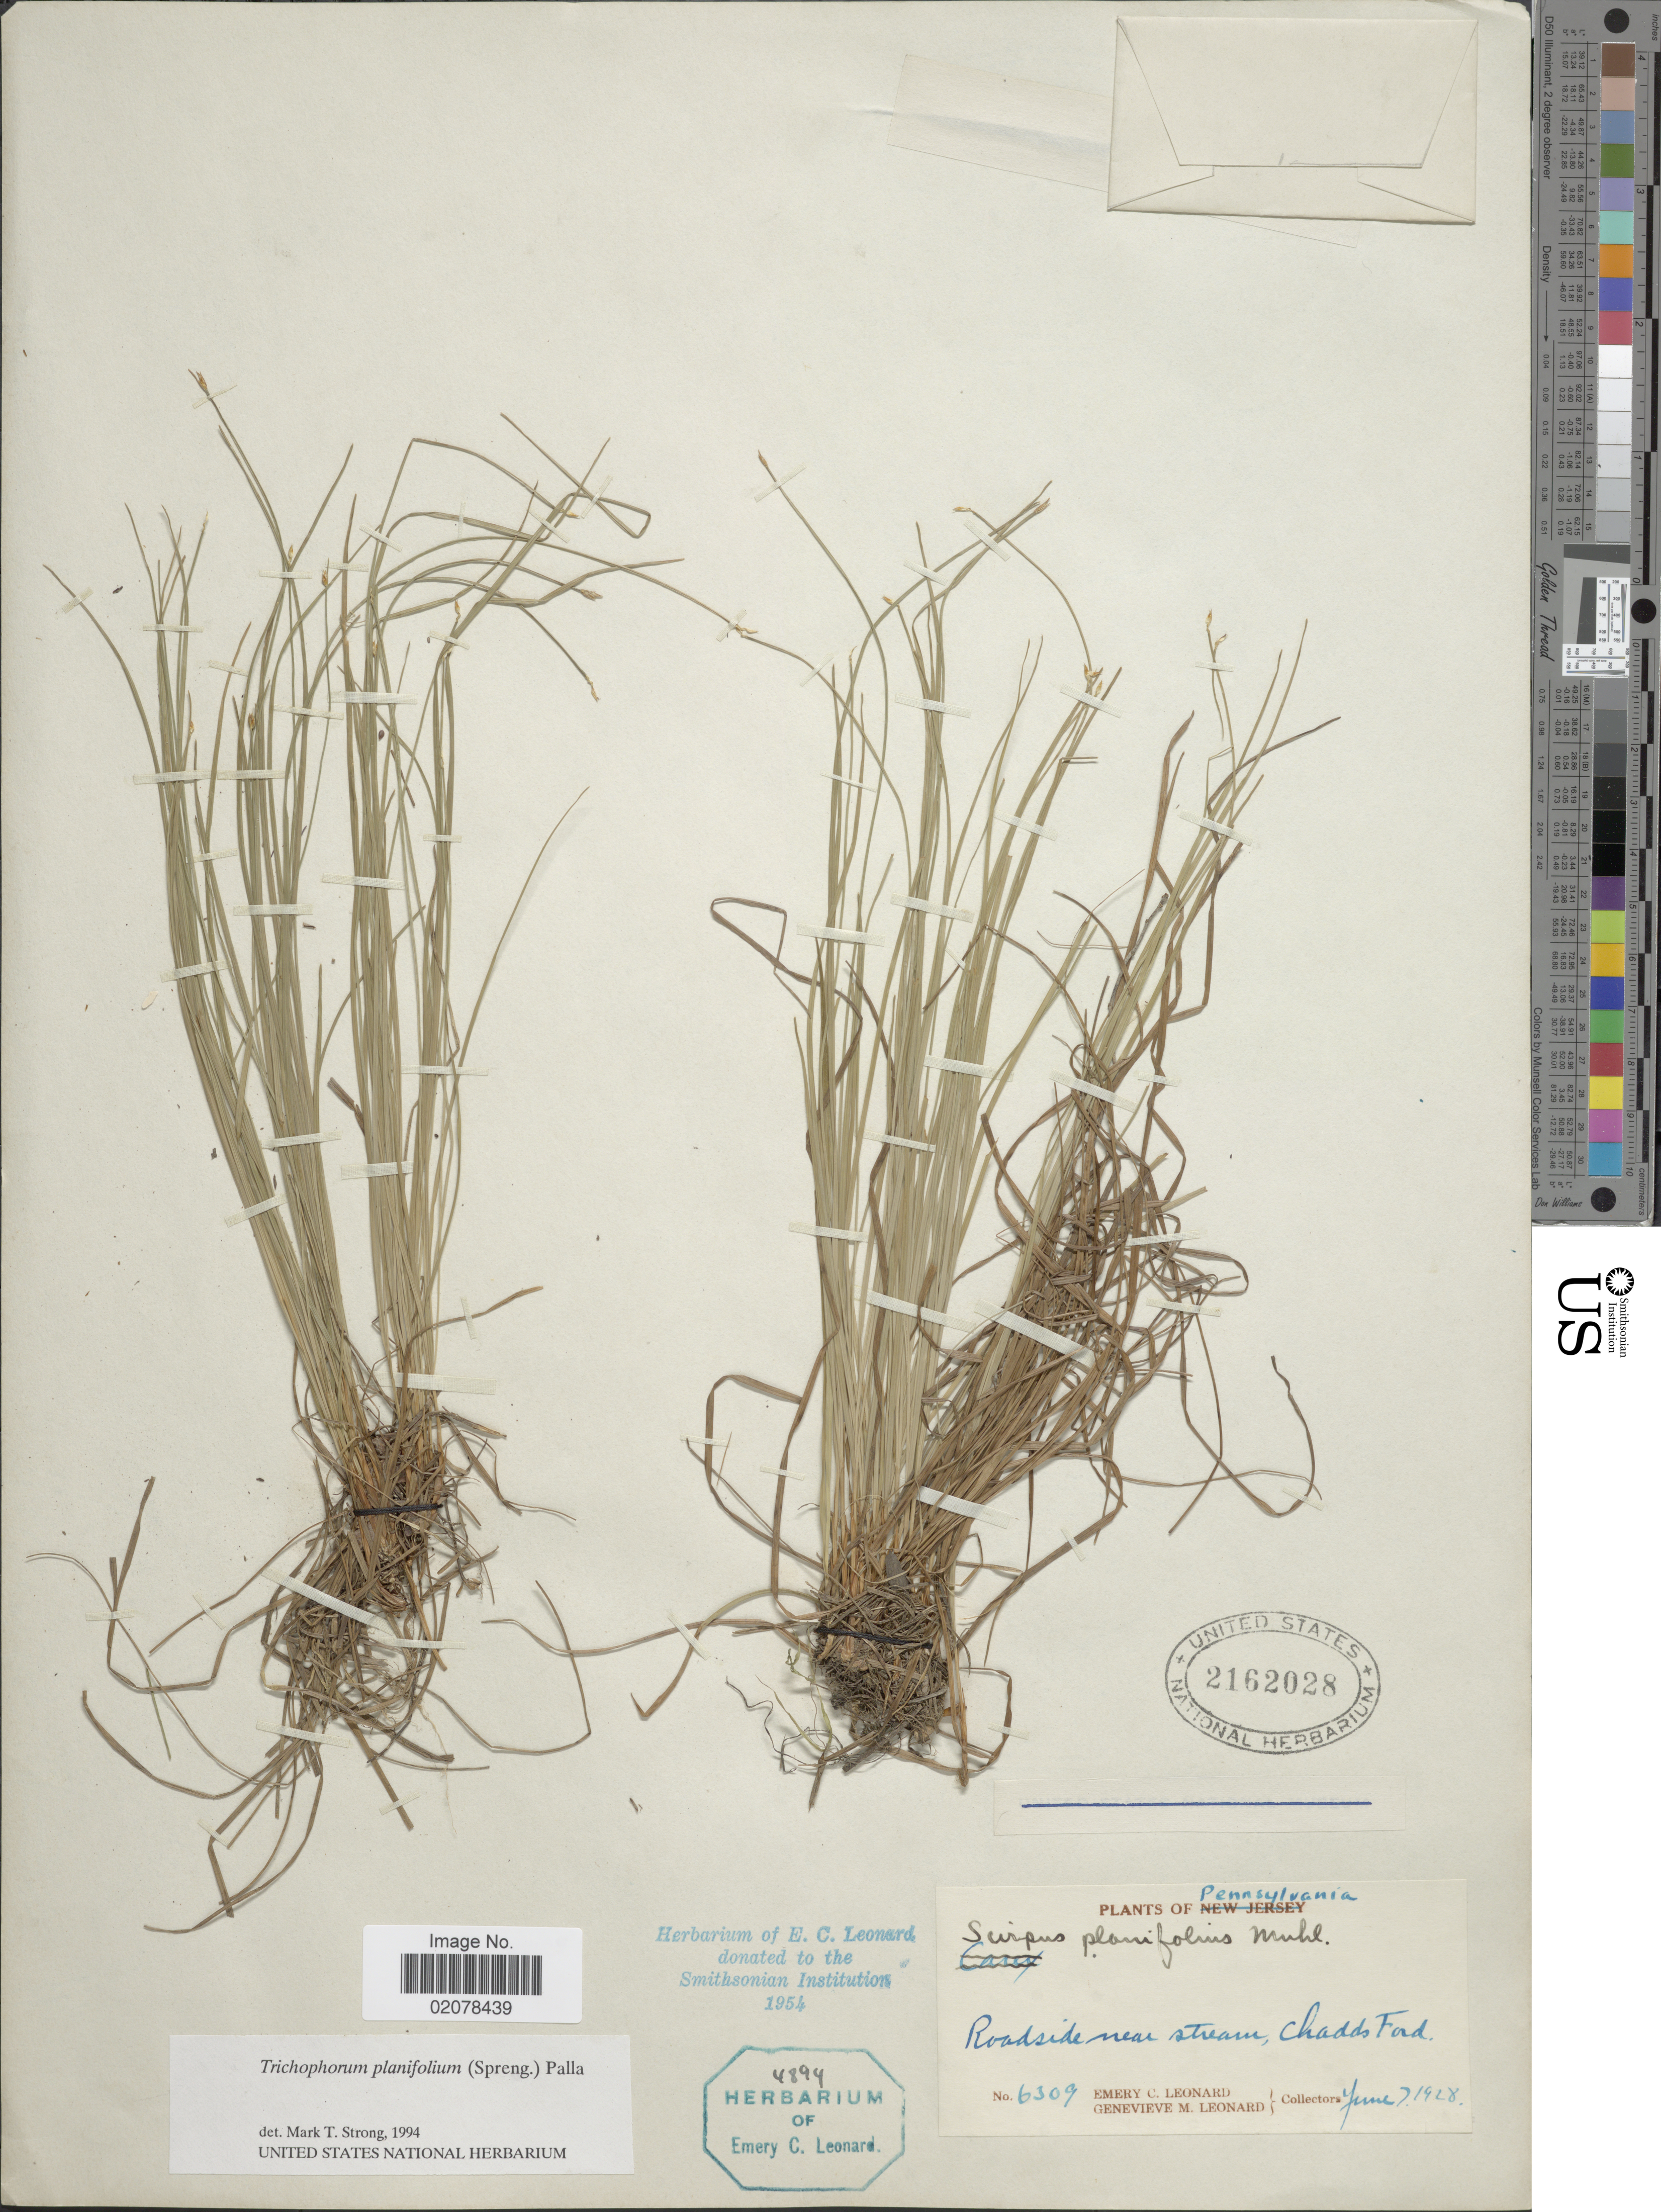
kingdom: Plantae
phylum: Tracheophyta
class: Liliopsida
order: Poales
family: Cyperaceae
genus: Trichophorum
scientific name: Trichophorum planifolium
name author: (Spreng.) Palla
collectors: E. C. Leonard & G. M. Leonard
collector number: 6309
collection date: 1928-06-07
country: United States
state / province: Pennsylvania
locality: Roadside near strean, Chadds Ford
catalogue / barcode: US 2162028